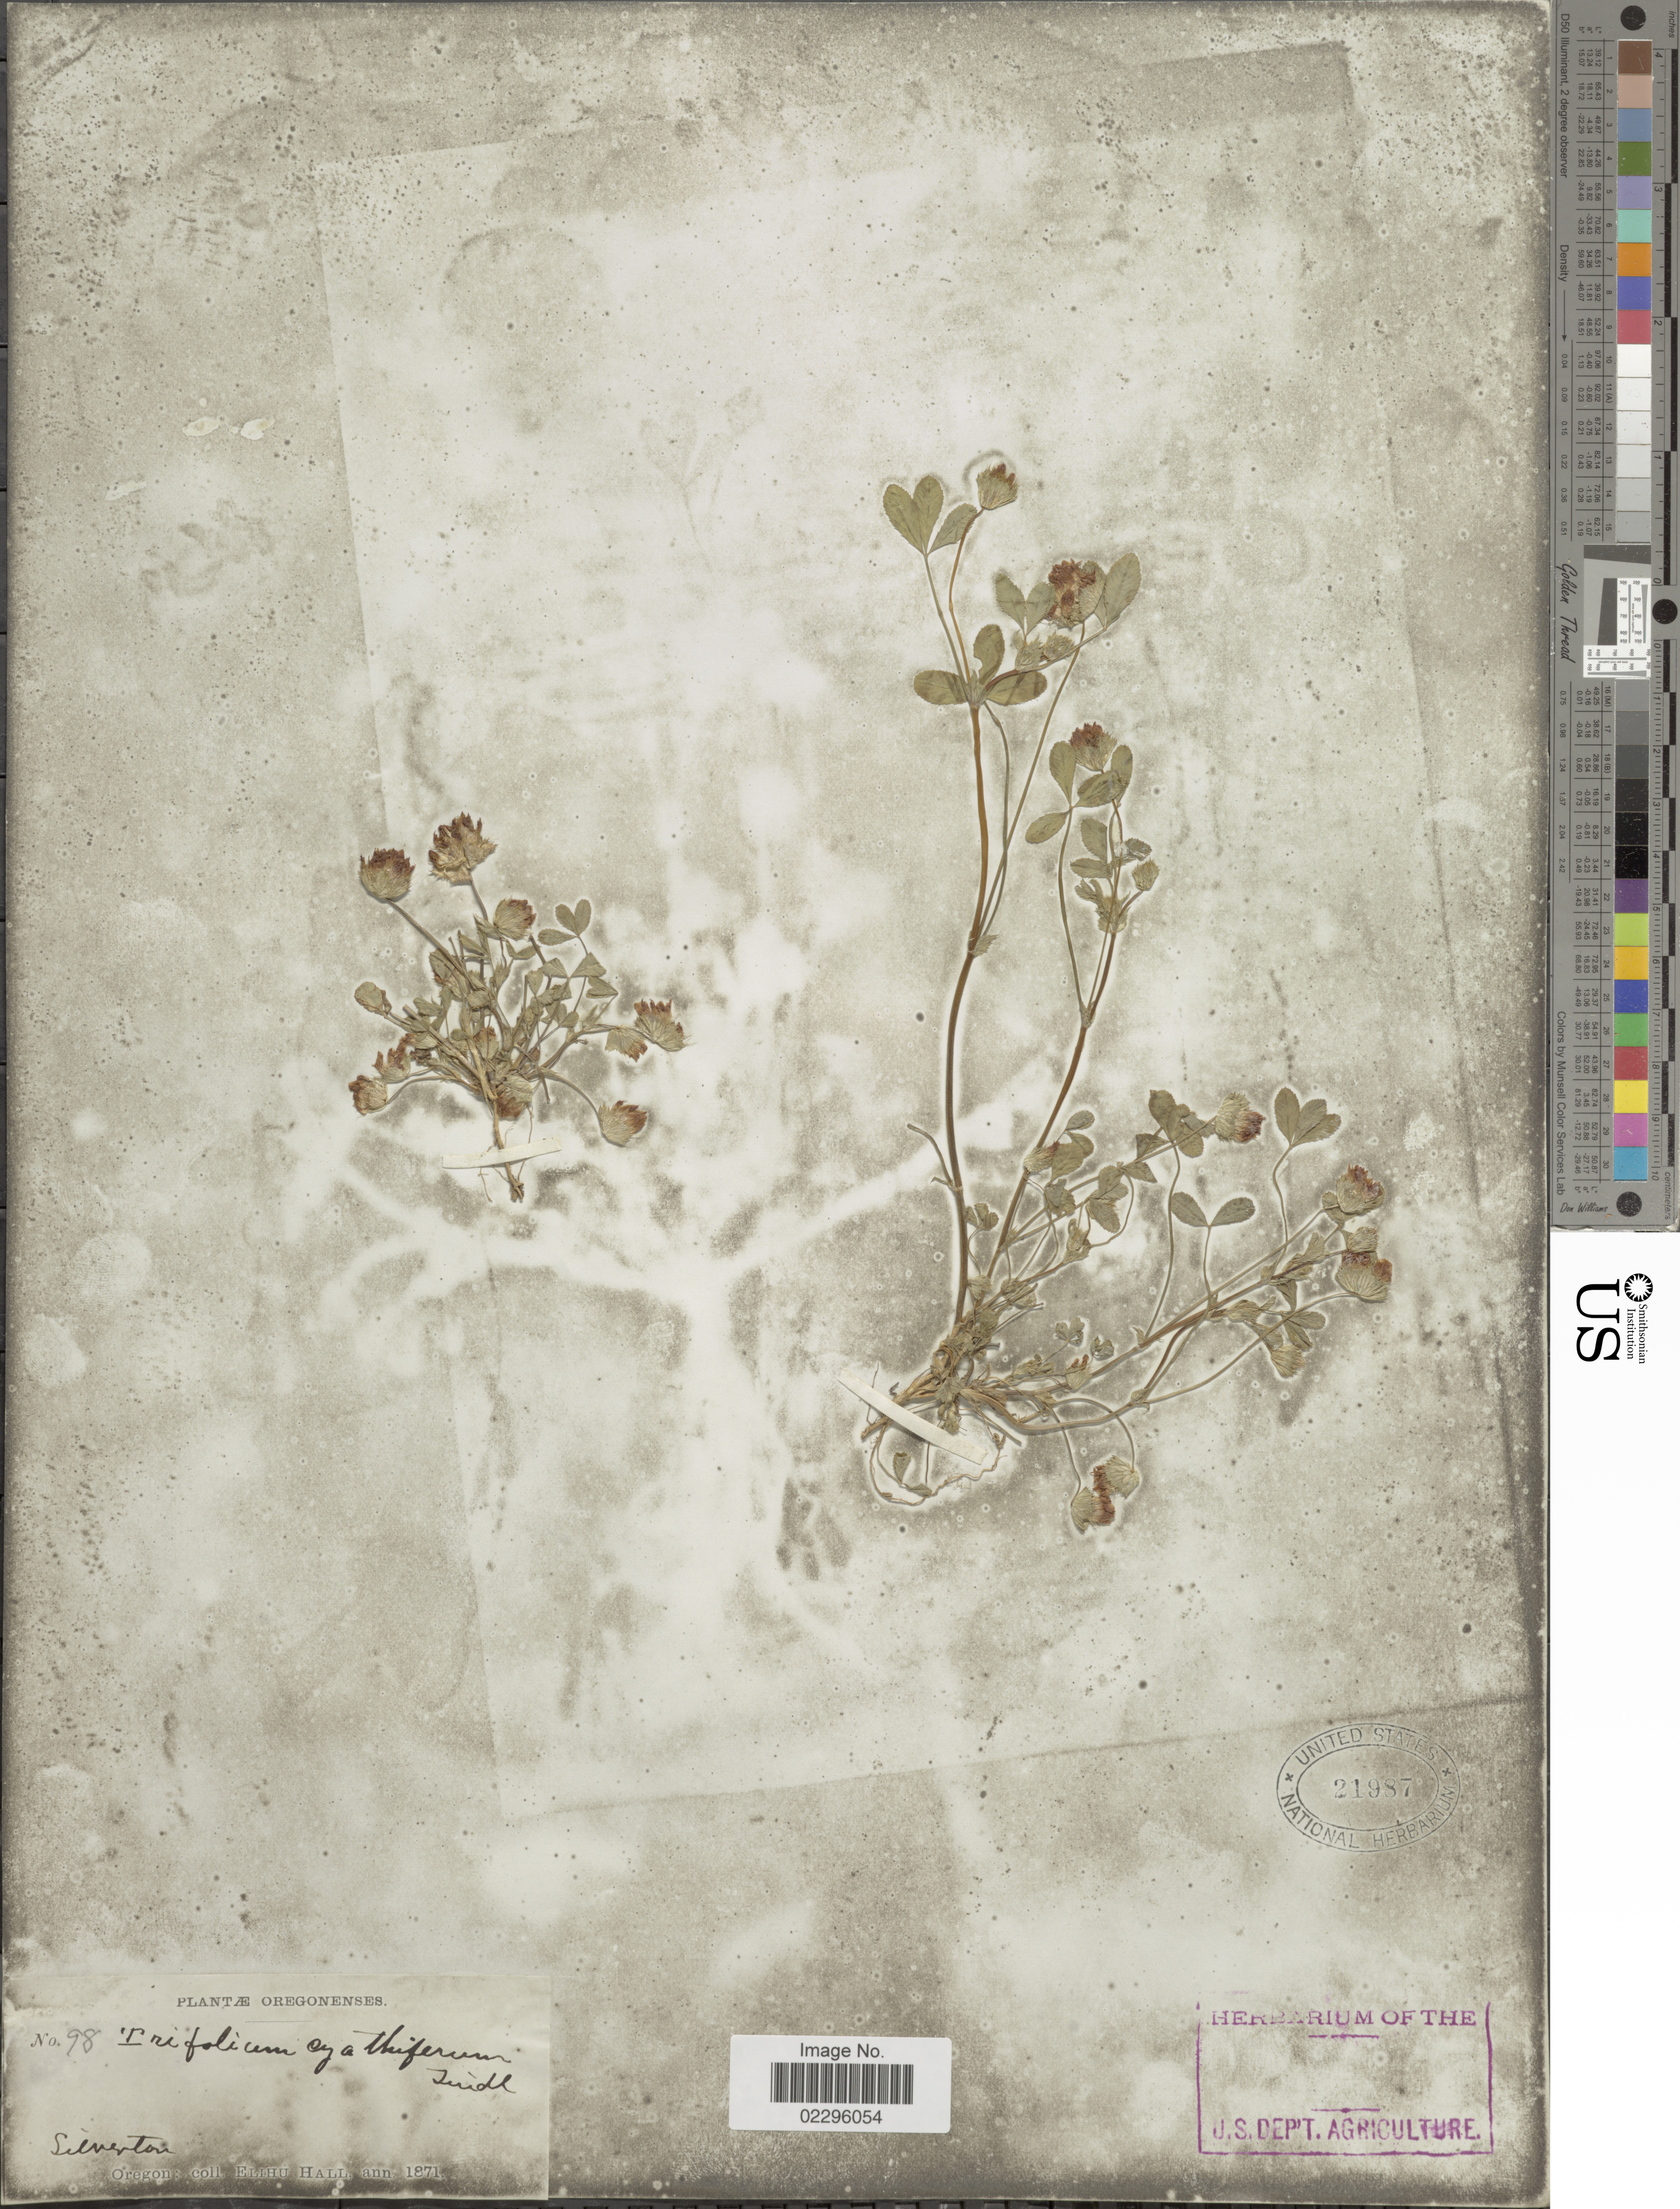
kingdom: Plantae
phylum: Tracheophyta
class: Magnoliopsida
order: Fabales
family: Fabaceae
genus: Trifolium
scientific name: Trifolium cyathiferum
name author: Lindl.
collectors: E. Hall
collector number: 98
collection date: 1871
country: United States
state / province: Oregon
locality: Silverstone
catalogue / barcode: US 21987